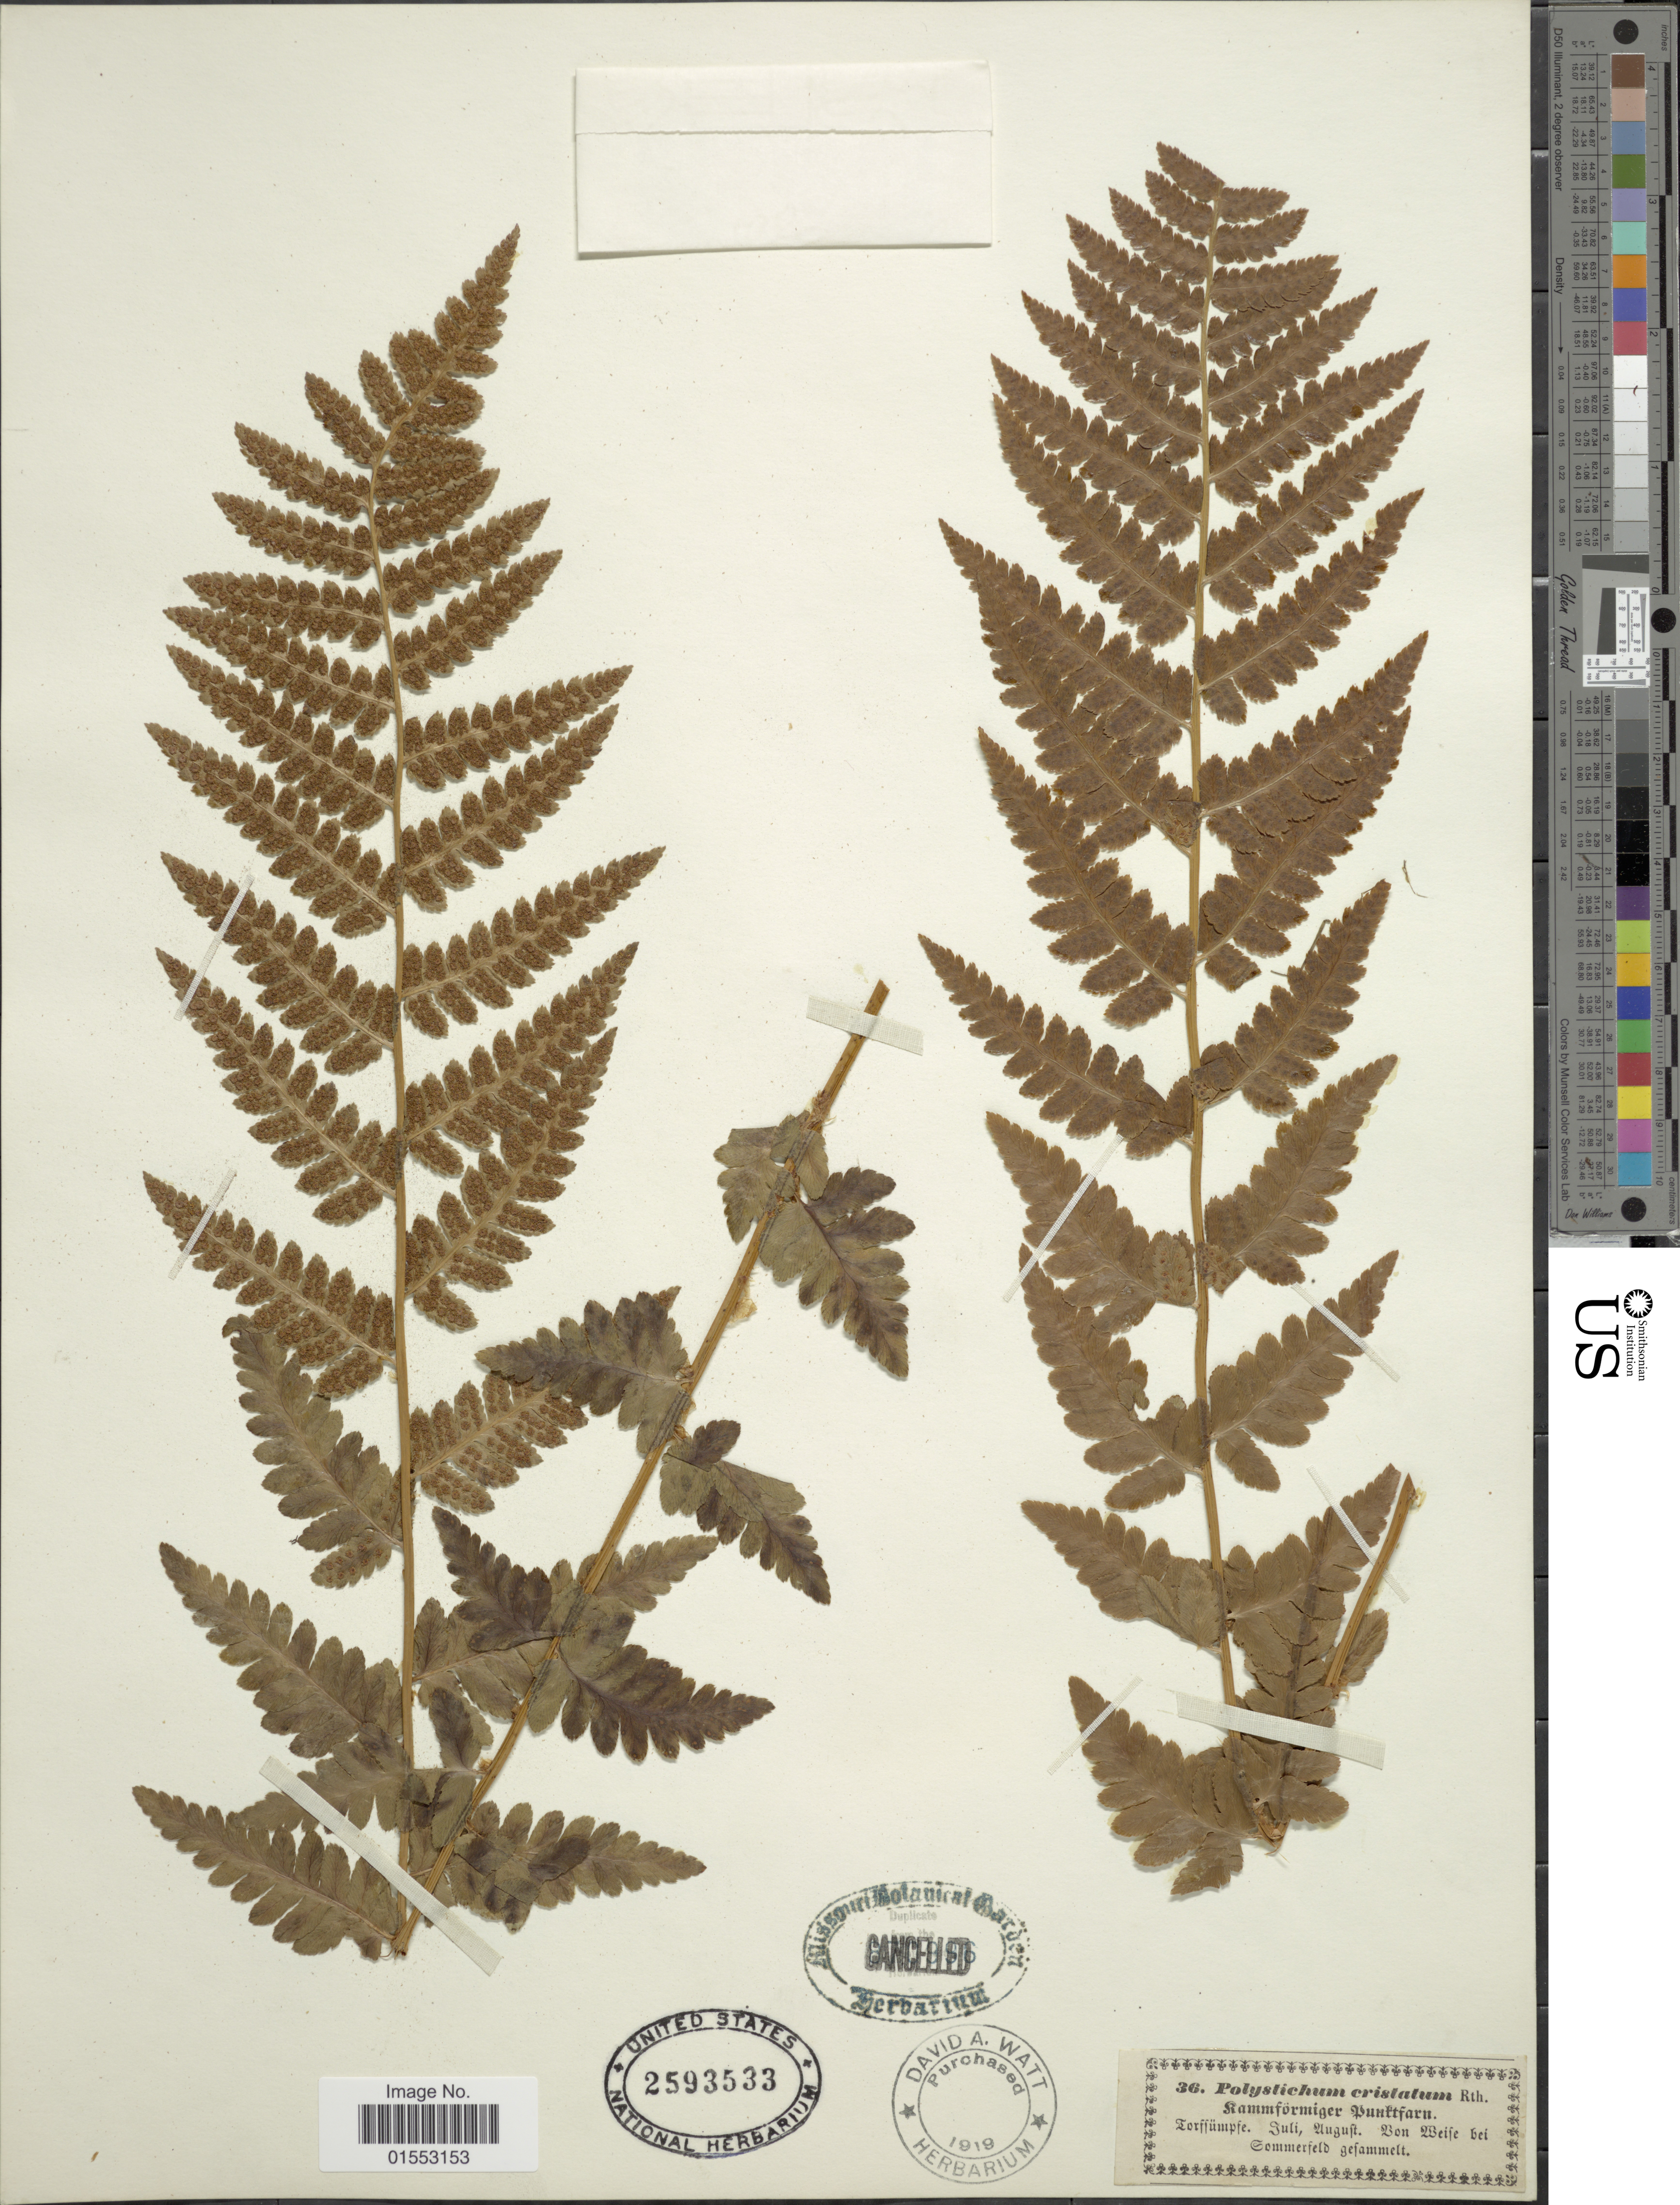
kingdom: Plantae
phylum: Tracheophyta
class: Polypodiopsida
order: Polypodiales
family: Dryopteridaceae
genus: Dryopteris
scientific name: Dryopteris cristata var. spinulosa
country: Poland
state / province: Lubuskie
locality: Bon Beife bei Commerfeld gefammelt [interpreted]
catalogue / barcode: US 2593533